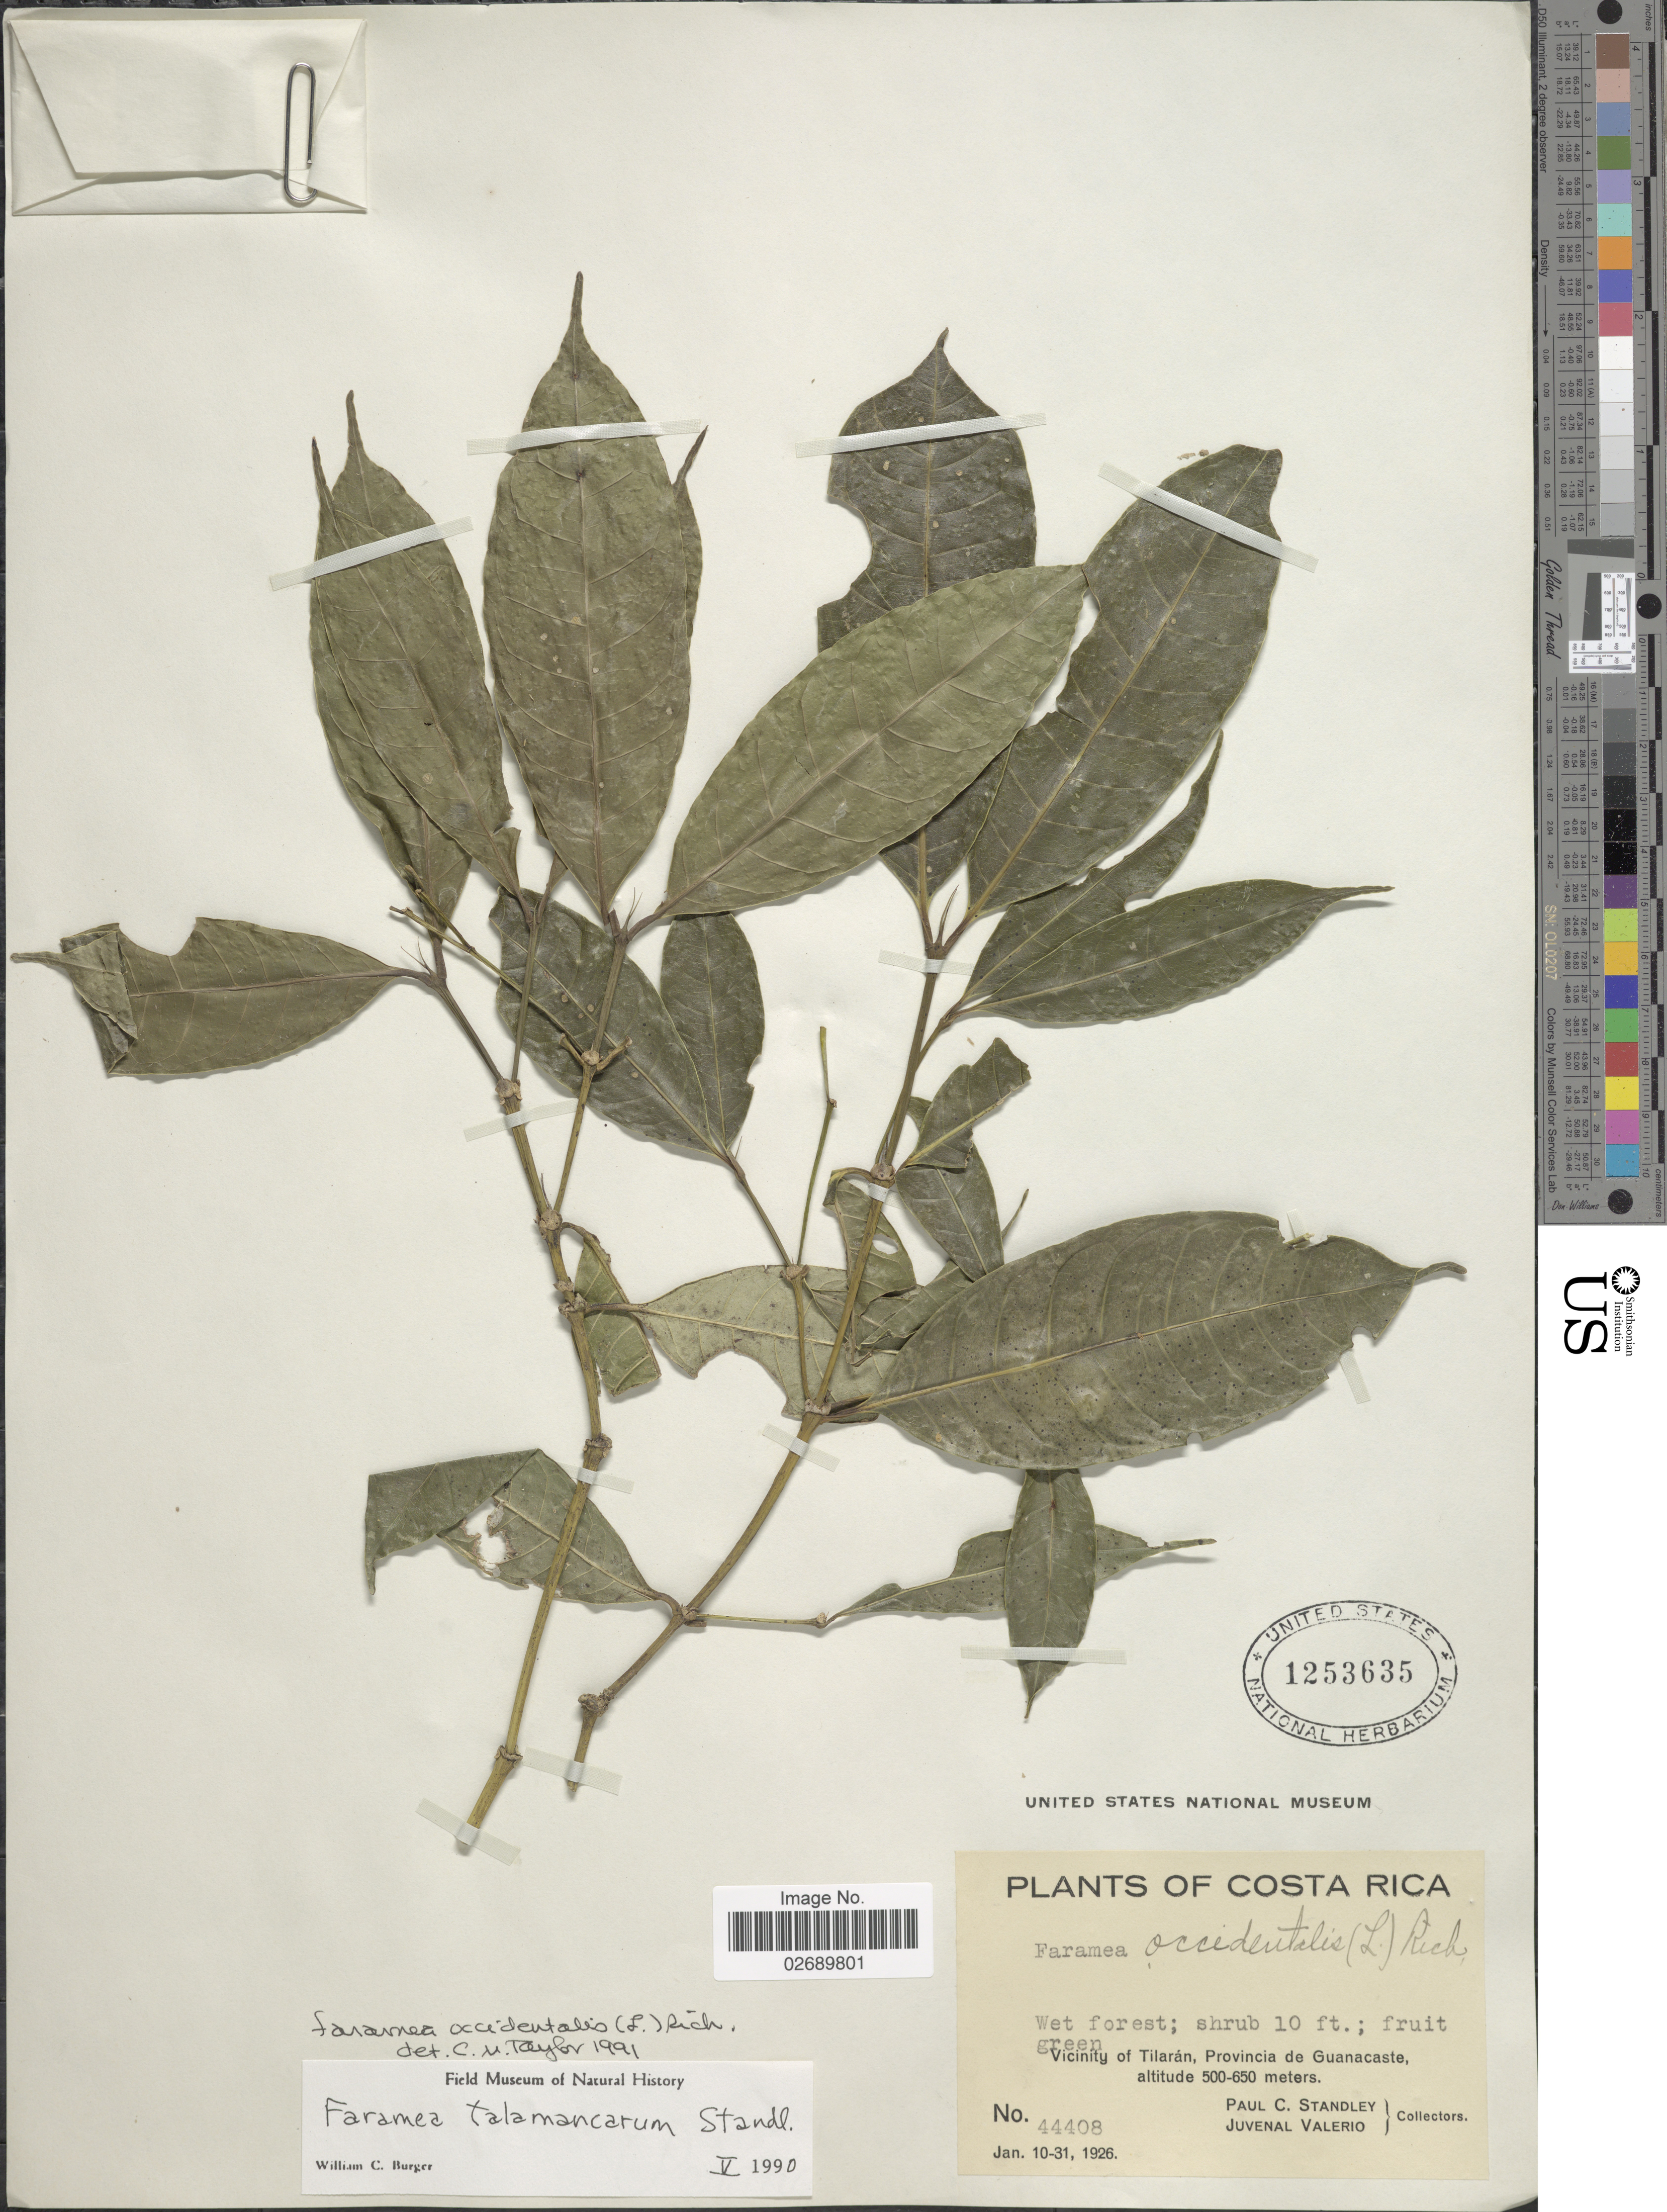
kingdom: Plantae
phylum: Tracheophyta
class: Magnoliopsida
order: Gentianales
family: Rubiaceae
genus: Faramea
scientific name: Faramea occidentalis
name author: (L.) A. Rich.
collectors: P. C. Standley & J. Valerio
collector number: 44408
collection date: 1926-01-10/1926-01-31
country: Costa Rica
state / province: Guanacaste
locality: Vicinity of Tilaran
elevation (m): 500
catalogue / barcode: US 1253635